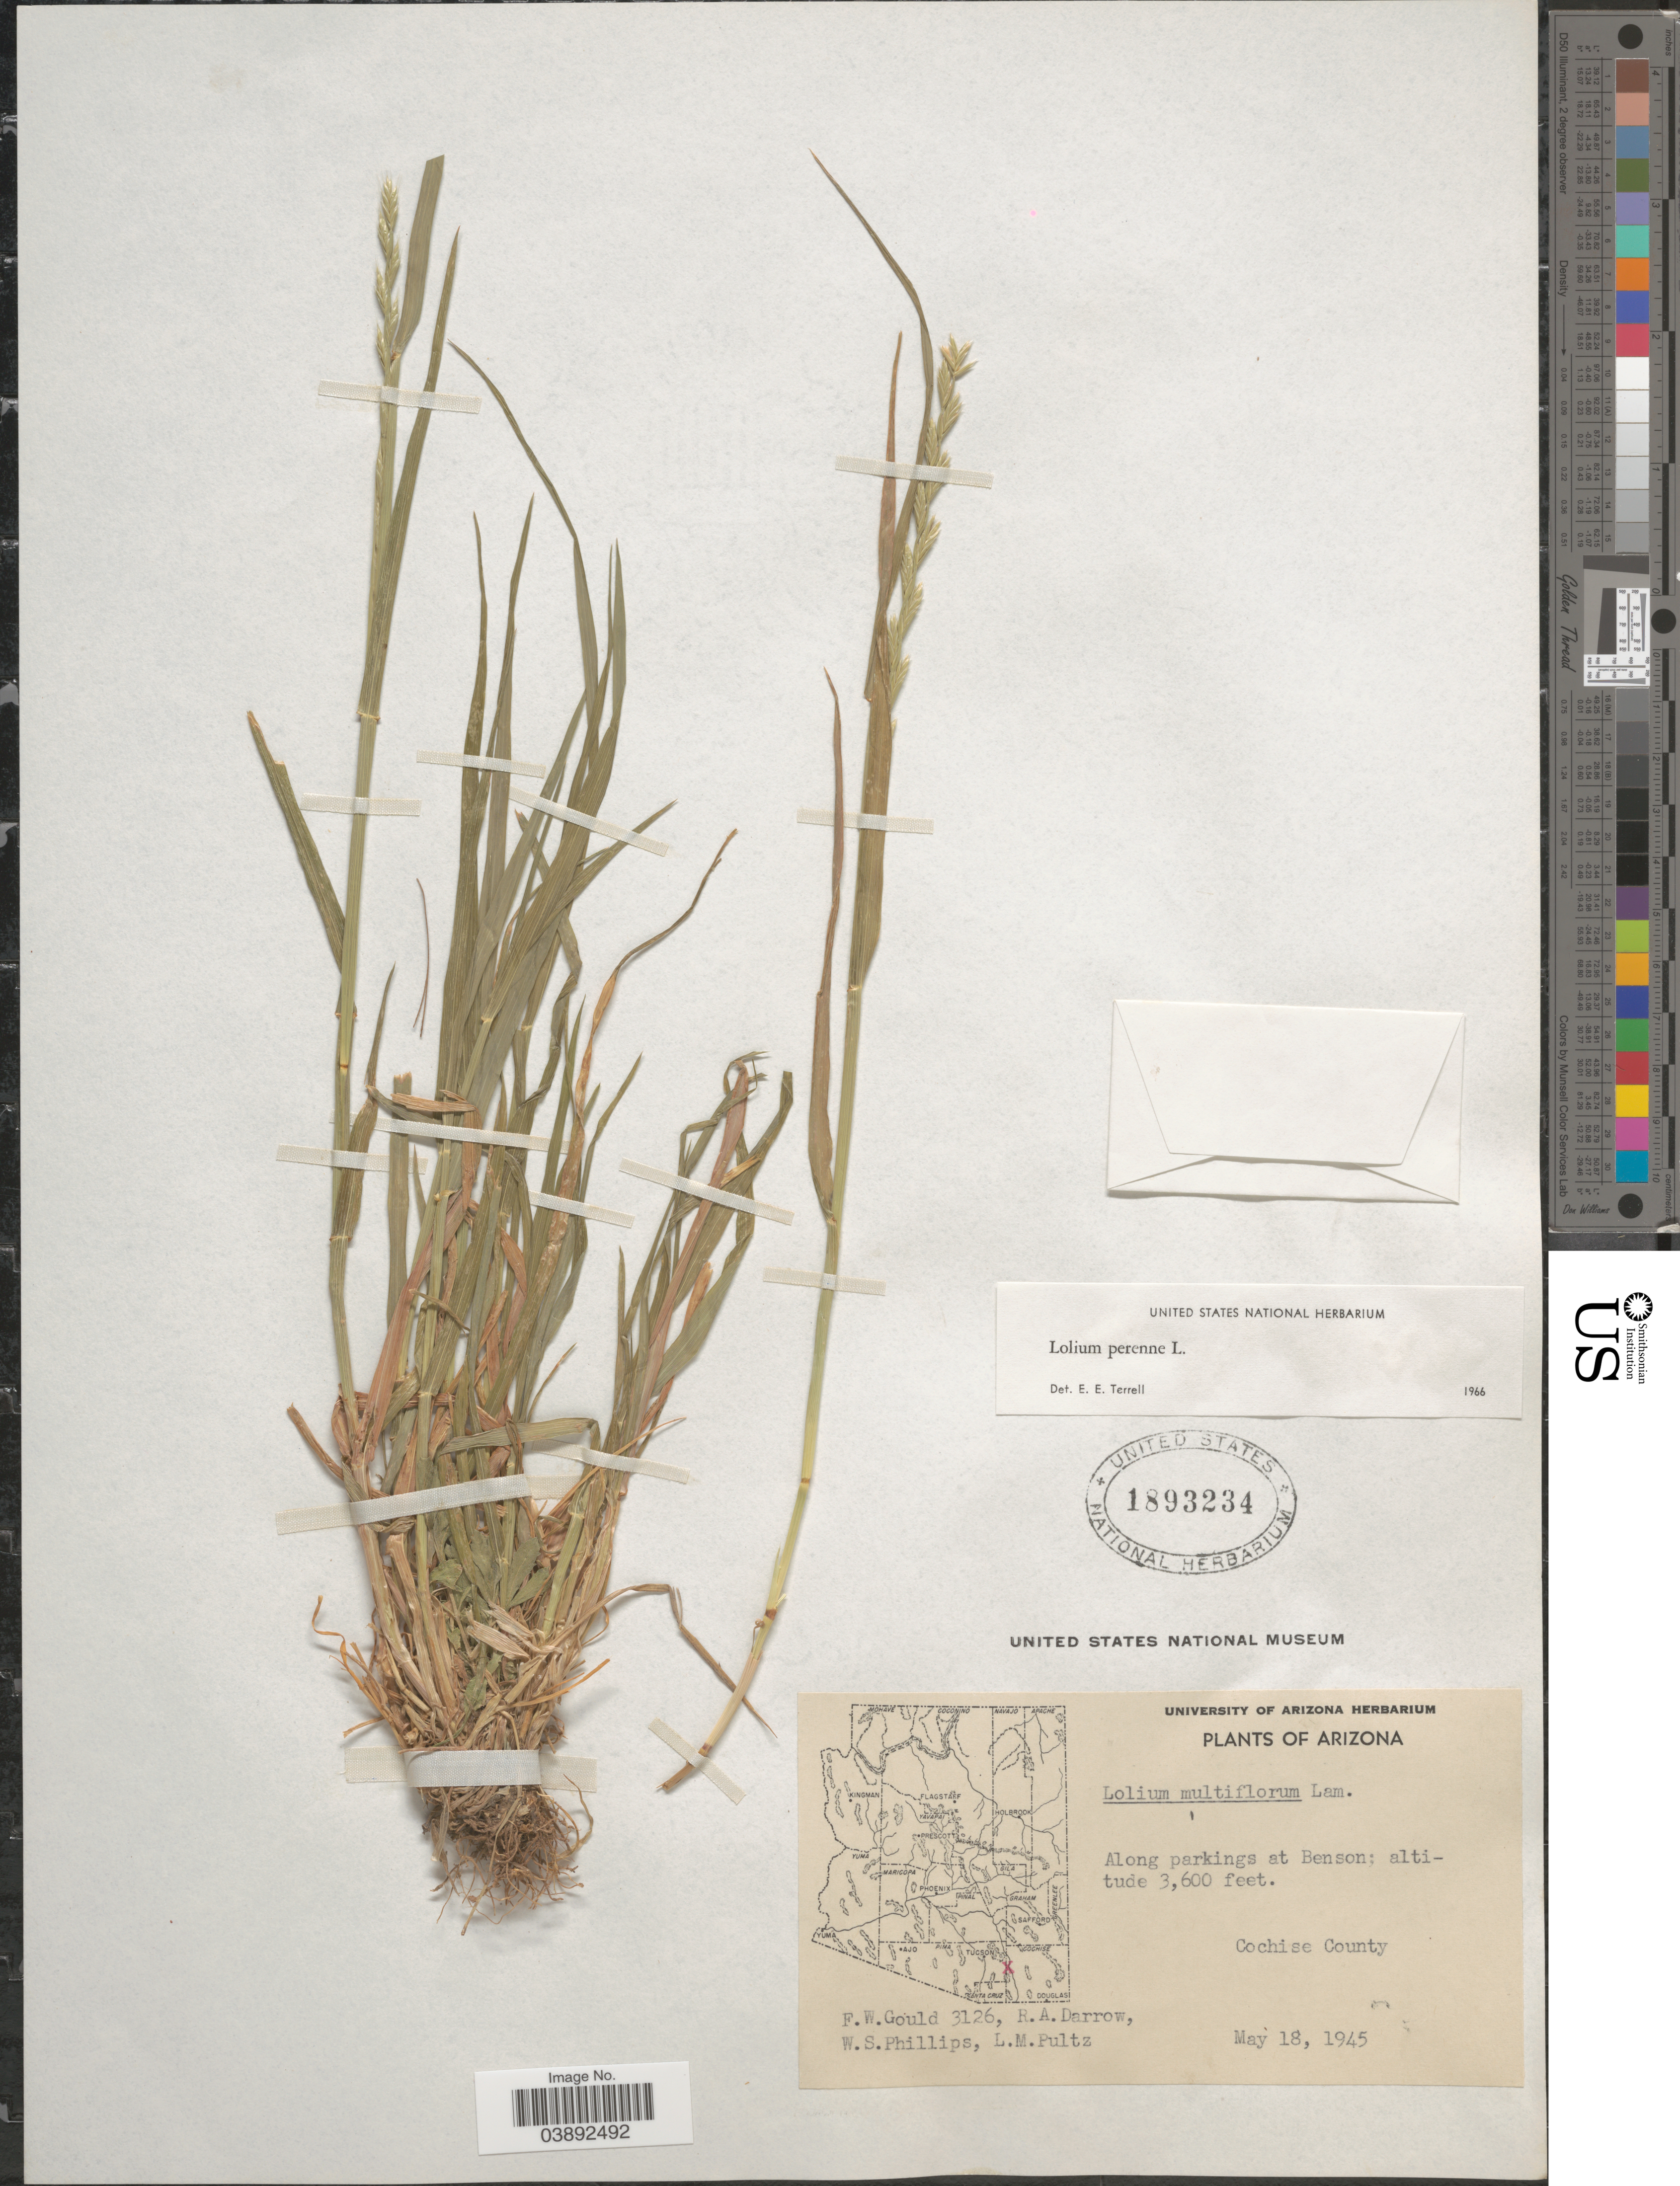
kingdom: Plantae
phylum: Tracheophyta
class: Liliopsida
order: Poales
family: Poaceae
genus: Lolium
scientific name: Lolium perenne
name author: L.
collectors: F. W. Gould, R. A. Darrow, W. S. Phillips & L. Pultz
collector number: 3126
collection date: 1945-05-18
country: United States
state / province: Arizona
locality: Along parkings at Benson. Cochise County.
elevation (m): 1097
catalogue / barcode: US 1893234